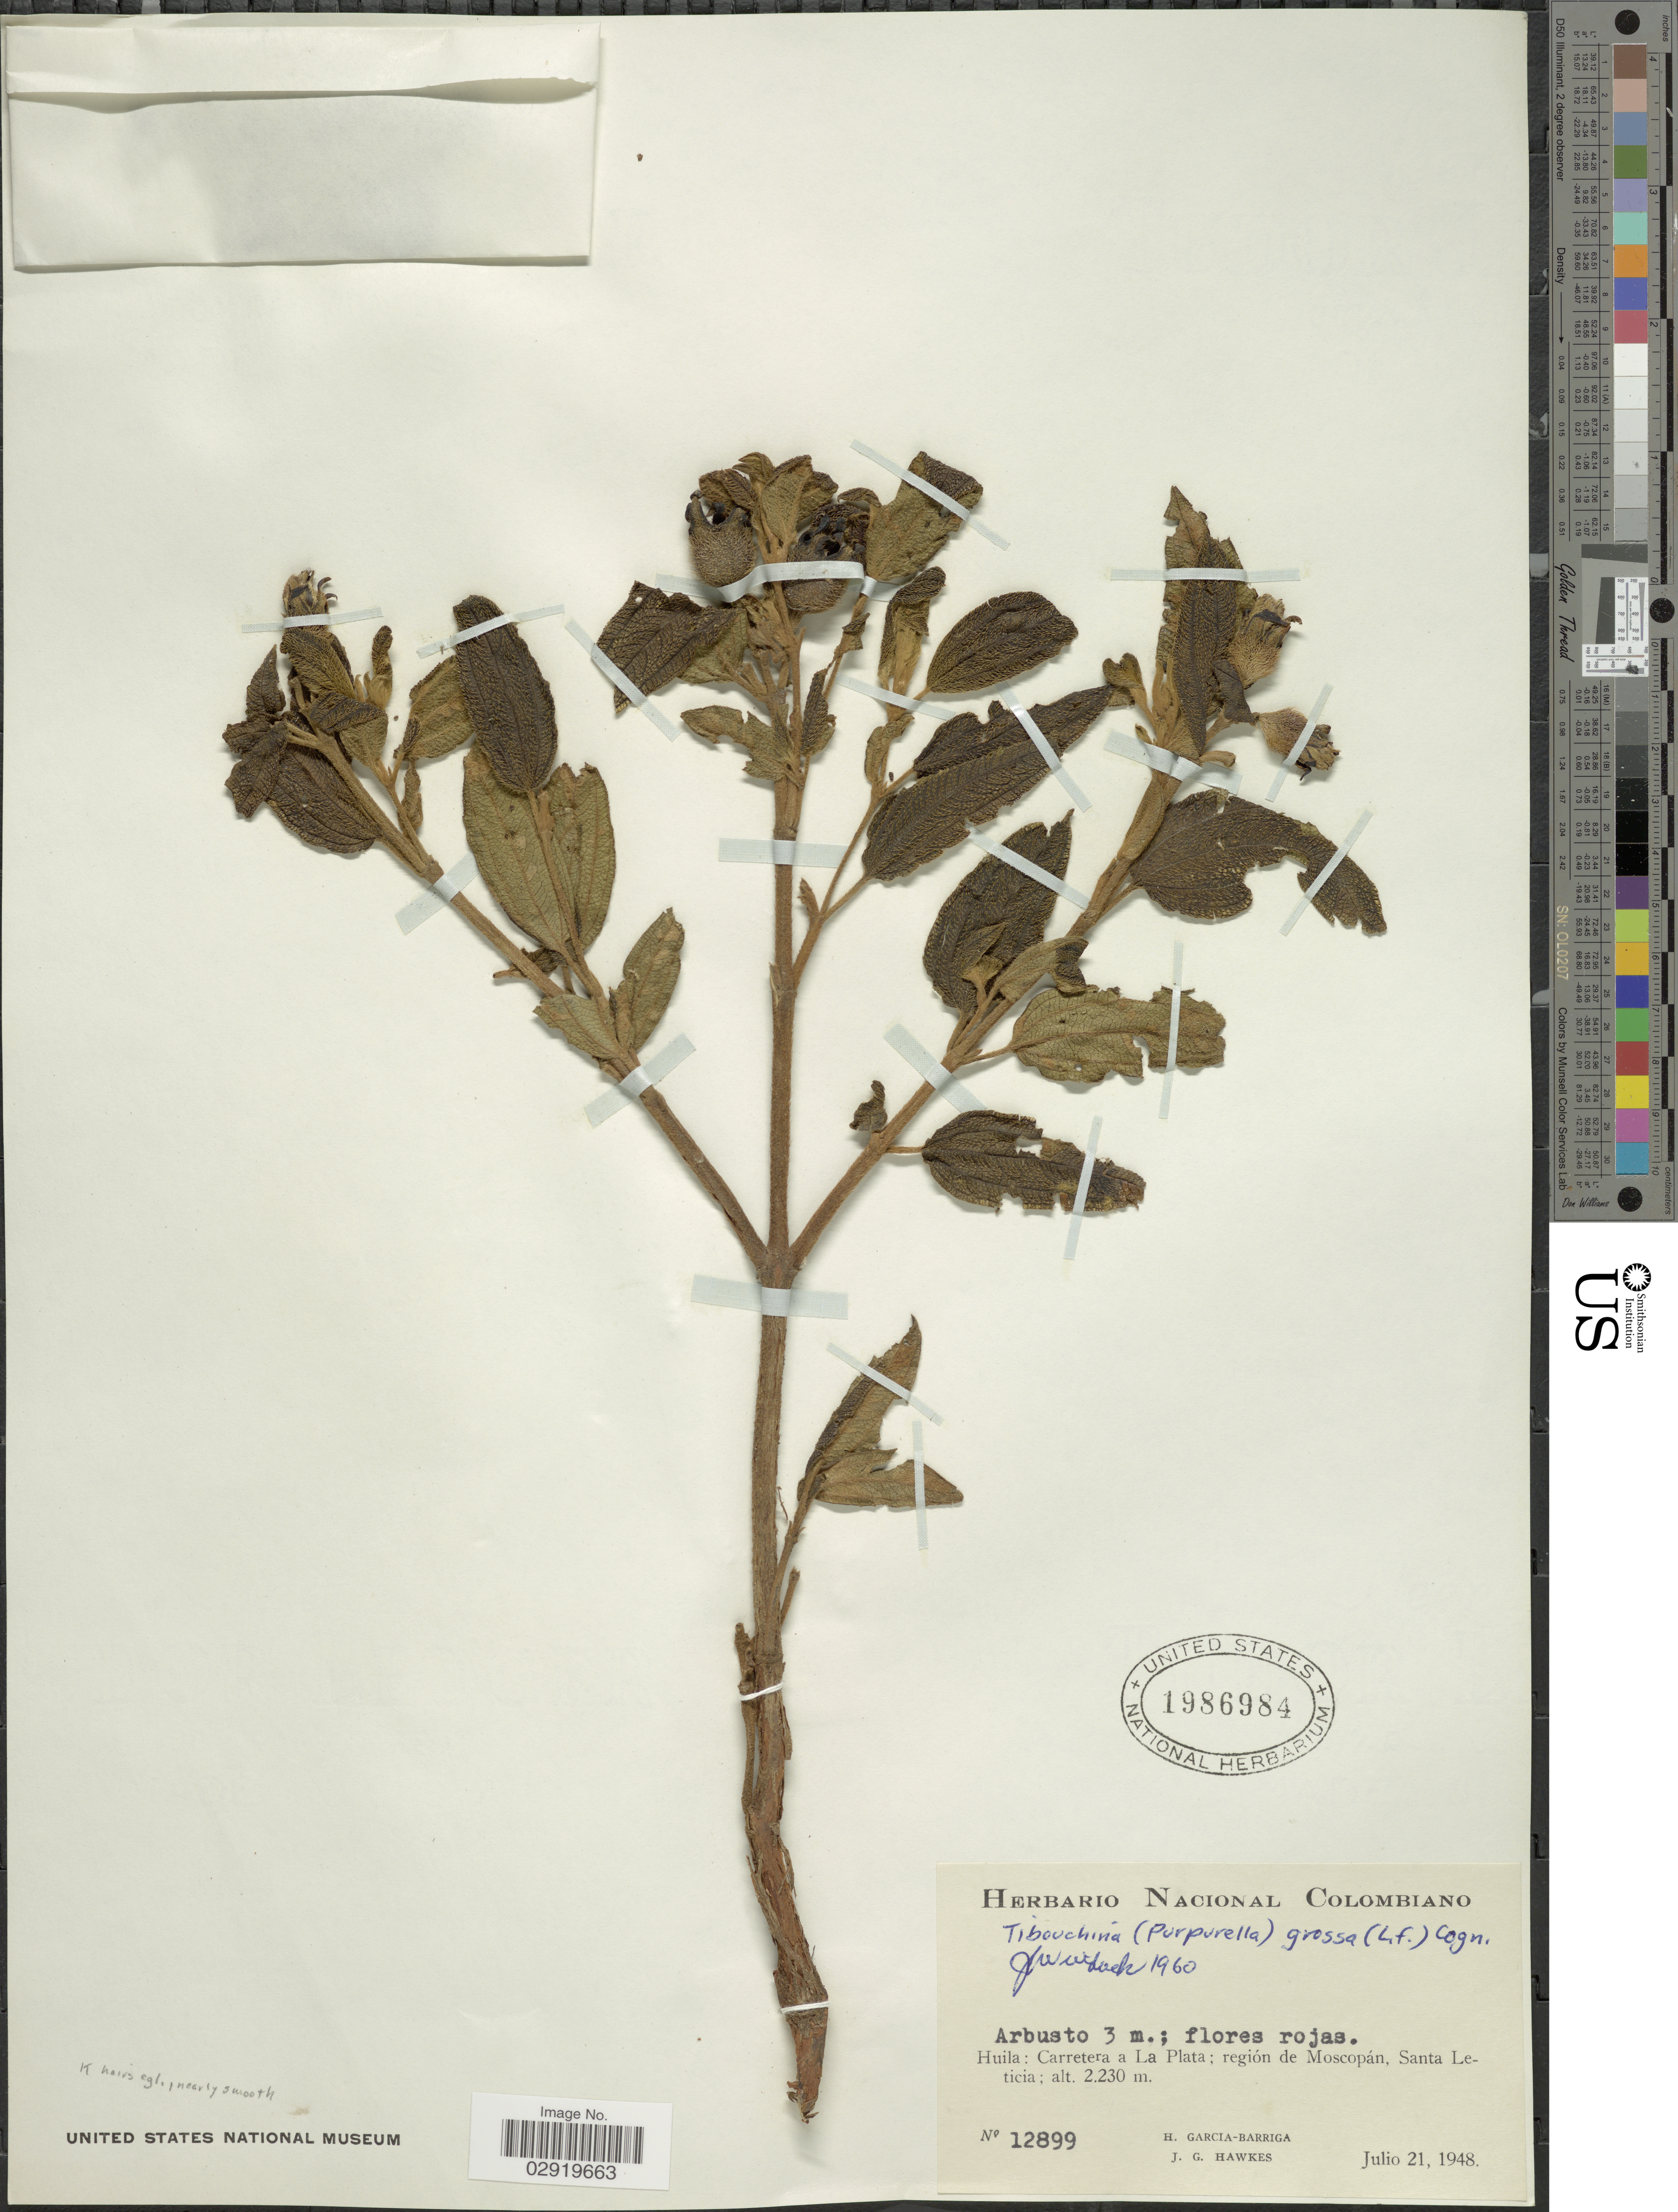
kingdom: Plantae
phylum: Tracheophyta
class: Magnoliopsida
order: Myrtales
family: Melastomataceae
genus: Chaetogastra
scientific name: Chaetogastra grossa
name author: (L. f.) P.J.F. Guim. & Michelang.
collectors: H. García Barriga & J. Hawkes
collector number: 12899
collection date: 1948-07-21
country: Colombia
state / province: Huila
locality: Carretera a La Plata; región de Moscopán, Santa Leticia.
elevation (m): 2230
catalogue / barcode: US 1986984